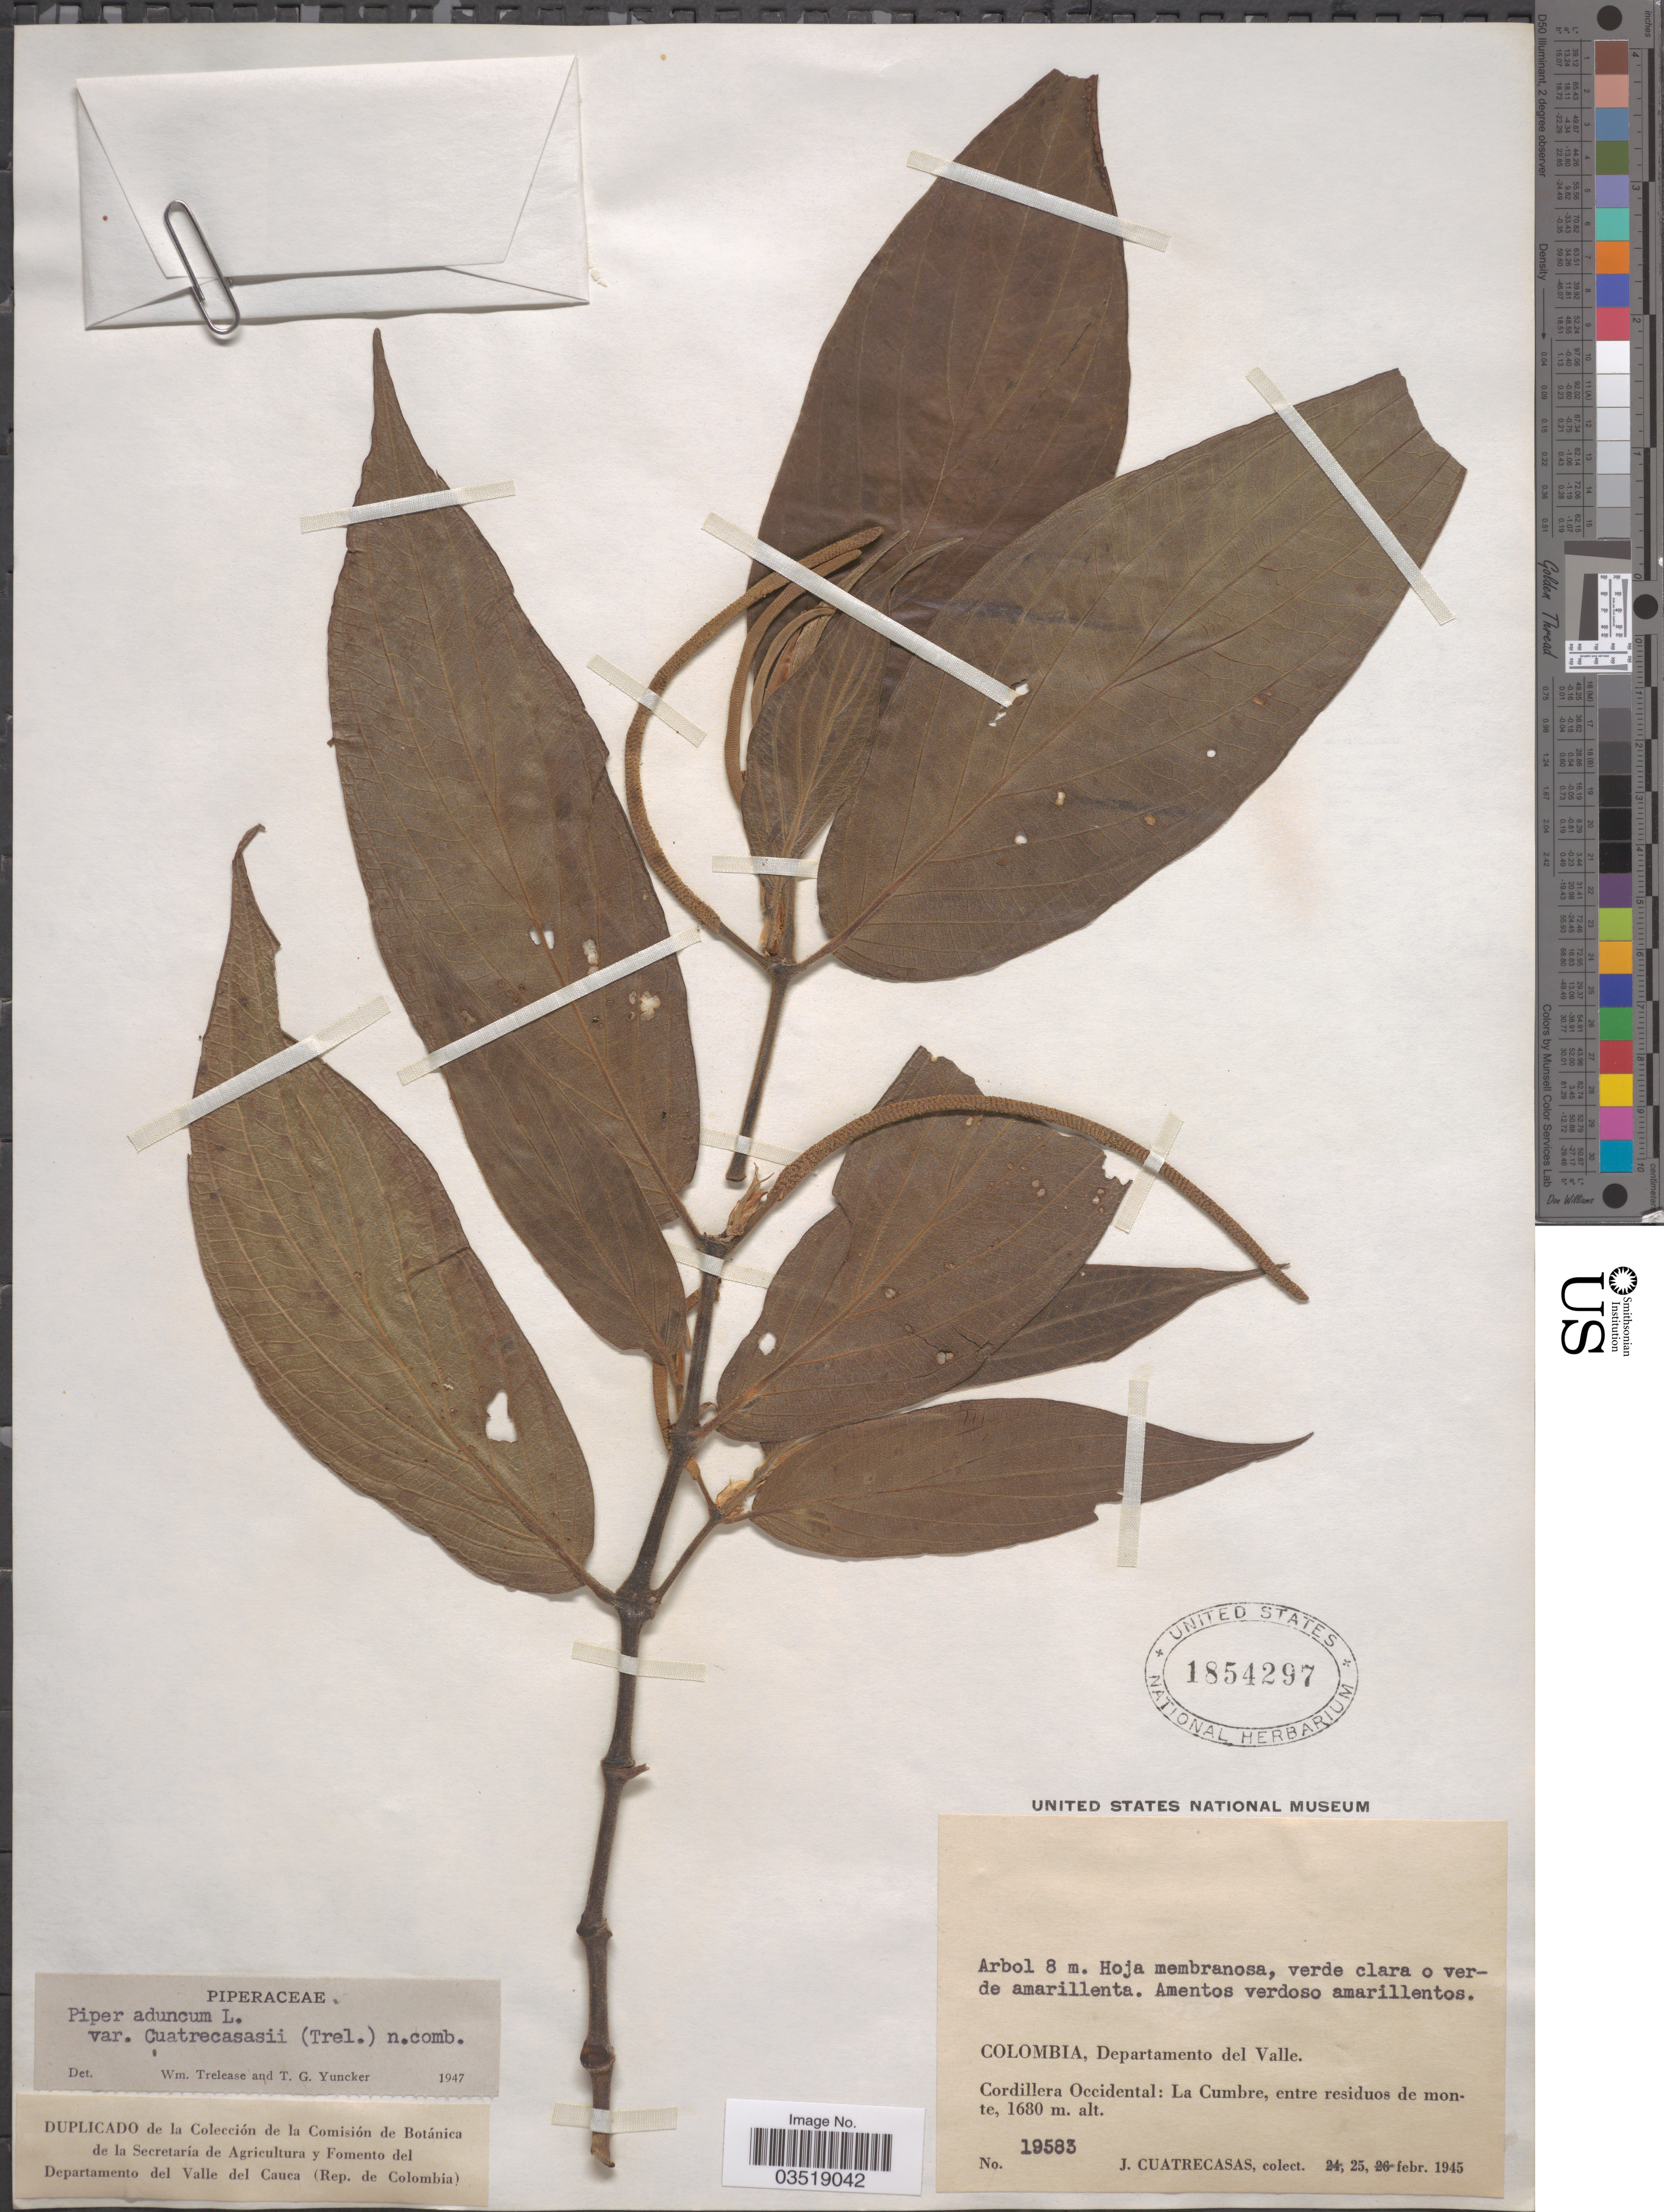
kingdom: Plantae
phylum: Tracheophyta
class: Magnoliopsida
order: Piperales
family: Piperaceae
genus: Piper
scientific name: Piper aduncum var. cordulatum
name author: L.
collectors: J. Cuatrecasas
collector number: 19583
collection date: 1945-02-25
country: Colombia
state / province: Valle del Cauca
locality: Departamento del Valle. Cordillera Occidental: La Cumbre, entre residuos de monte.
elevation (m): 1680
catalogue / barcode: US 1854297